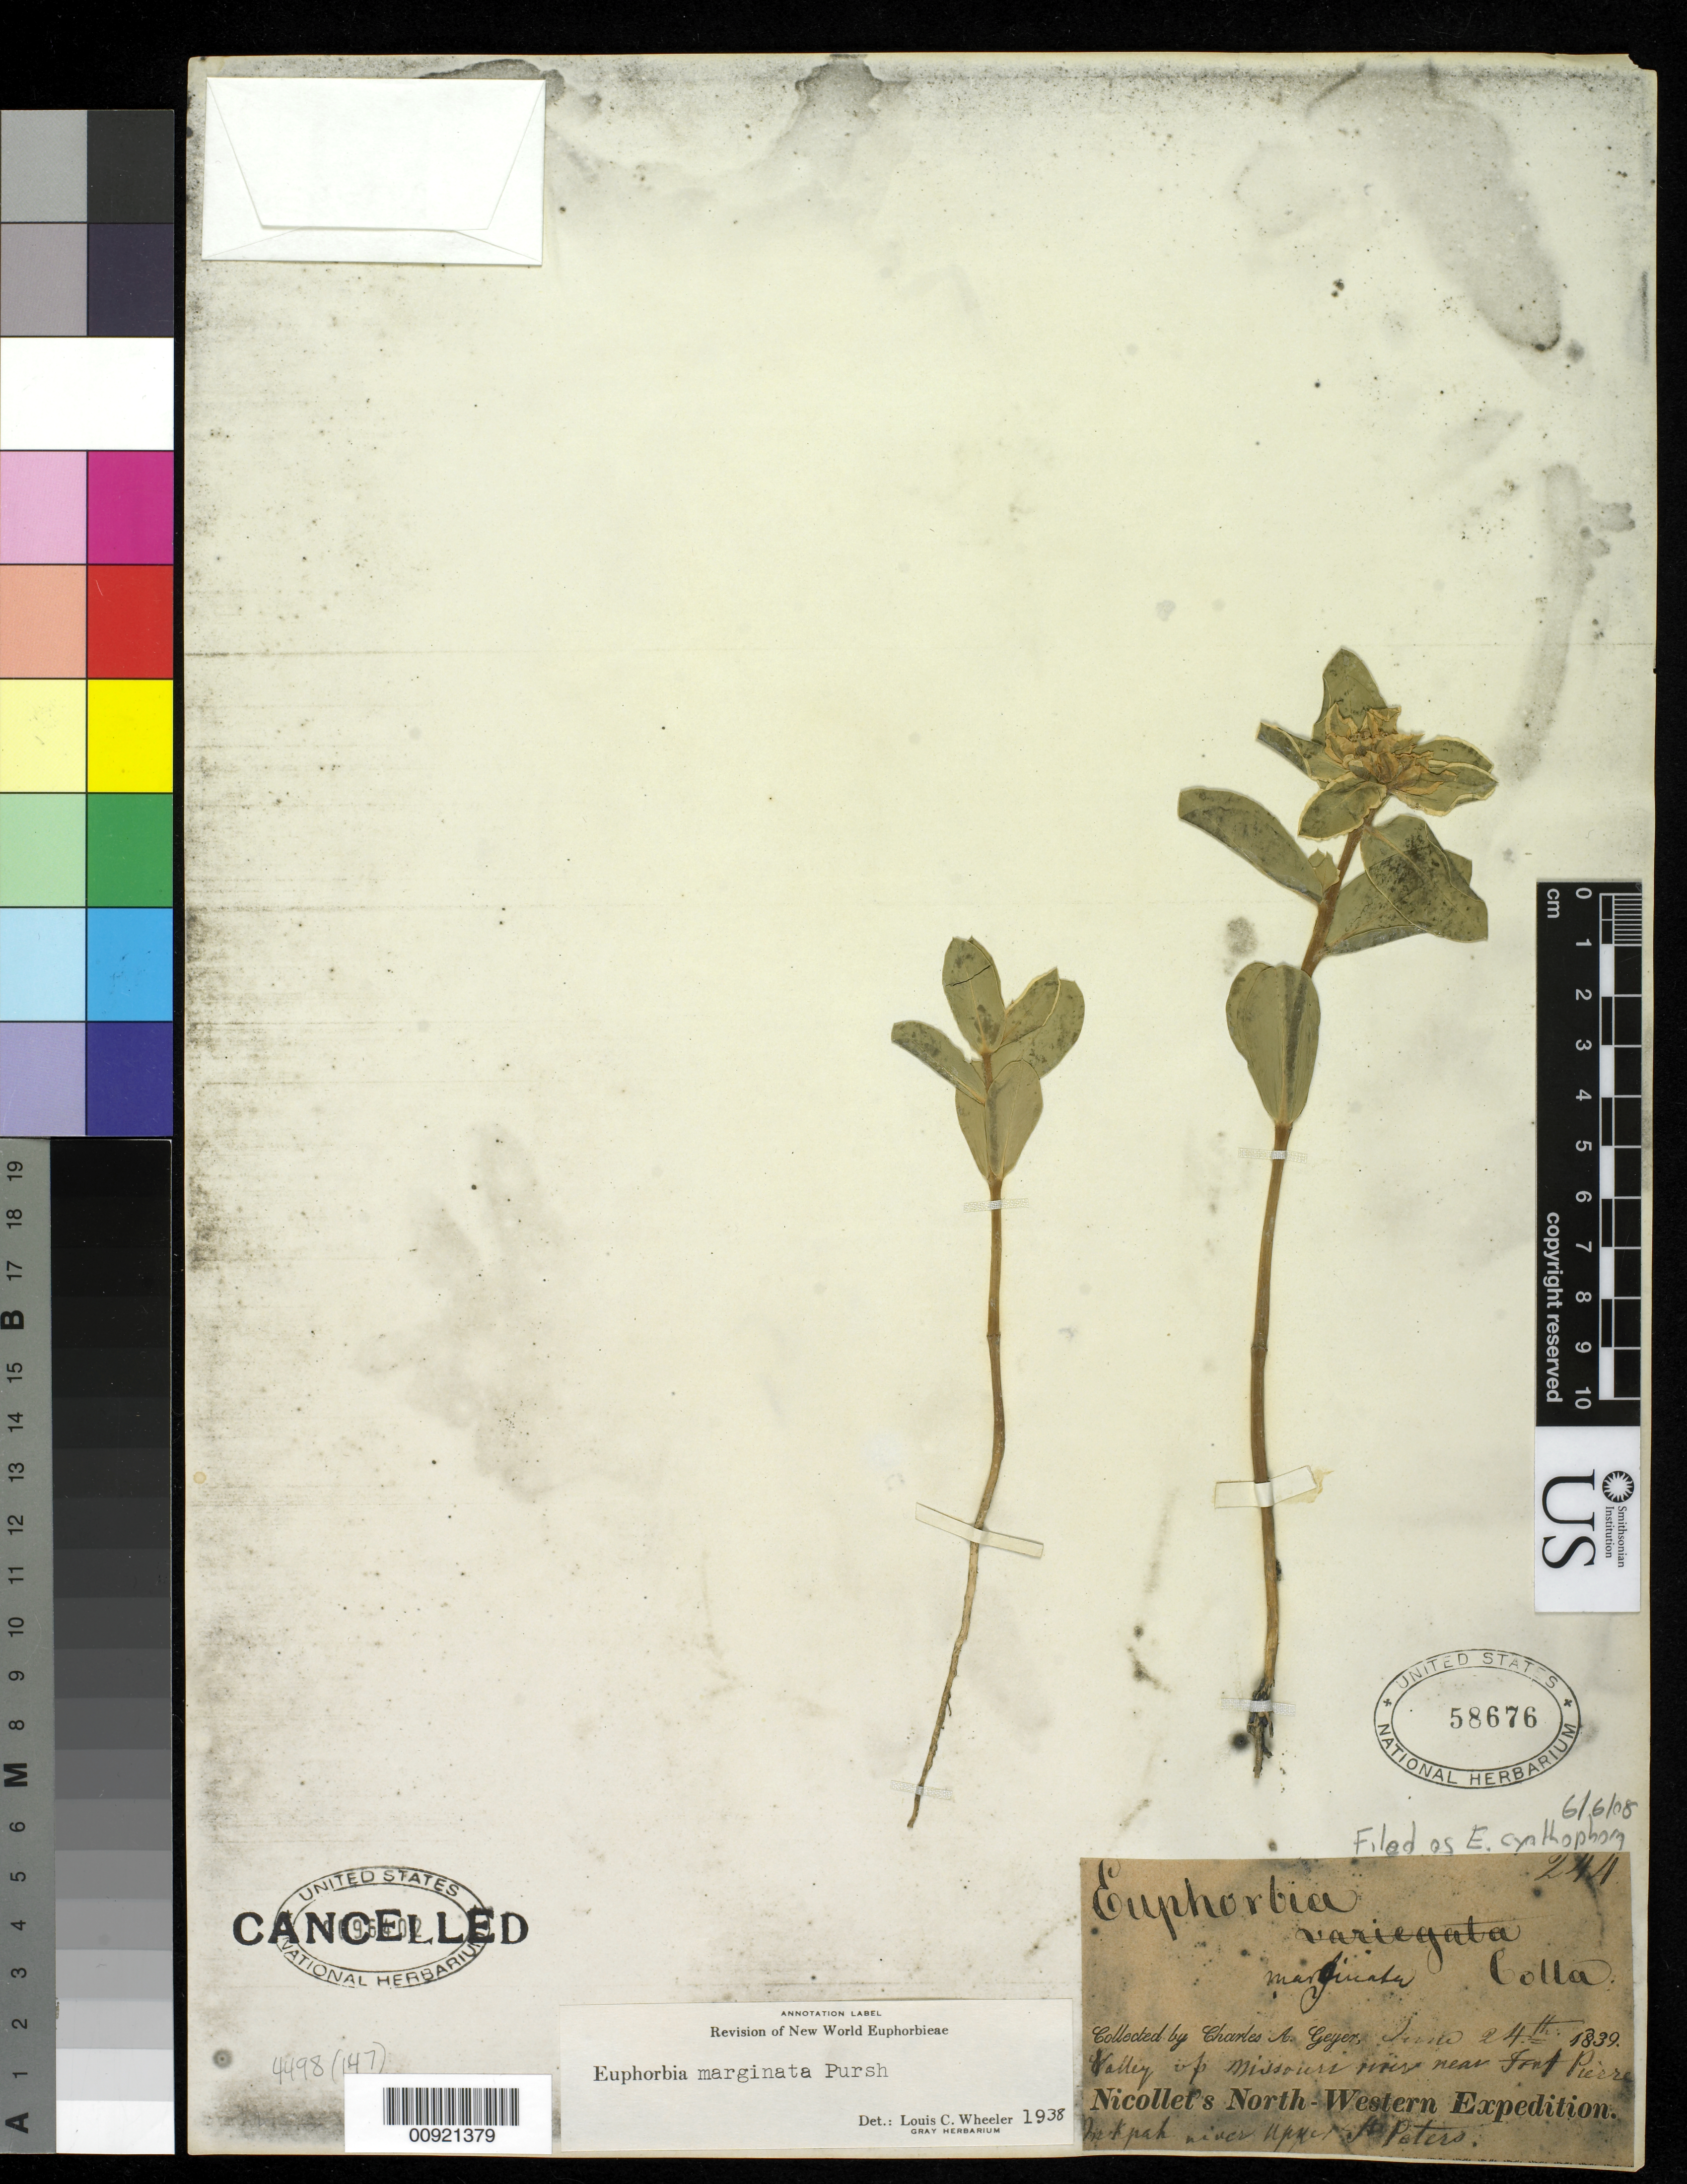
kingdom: Plantae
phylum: Tracheophyta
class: Magnoliopsida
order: Malpighiales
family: Euphorbiaceae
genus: Euphorbia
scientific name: Euphorbia heterophylla var. cyathophora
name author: (Murr.) Griseb.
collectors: C. A. Geyer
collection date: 1839-06-24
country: United States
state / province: South Dakota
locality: Valley of Missouri near Fort Pierre. Inkpah river Upper St Peters.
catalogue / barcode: US 58676